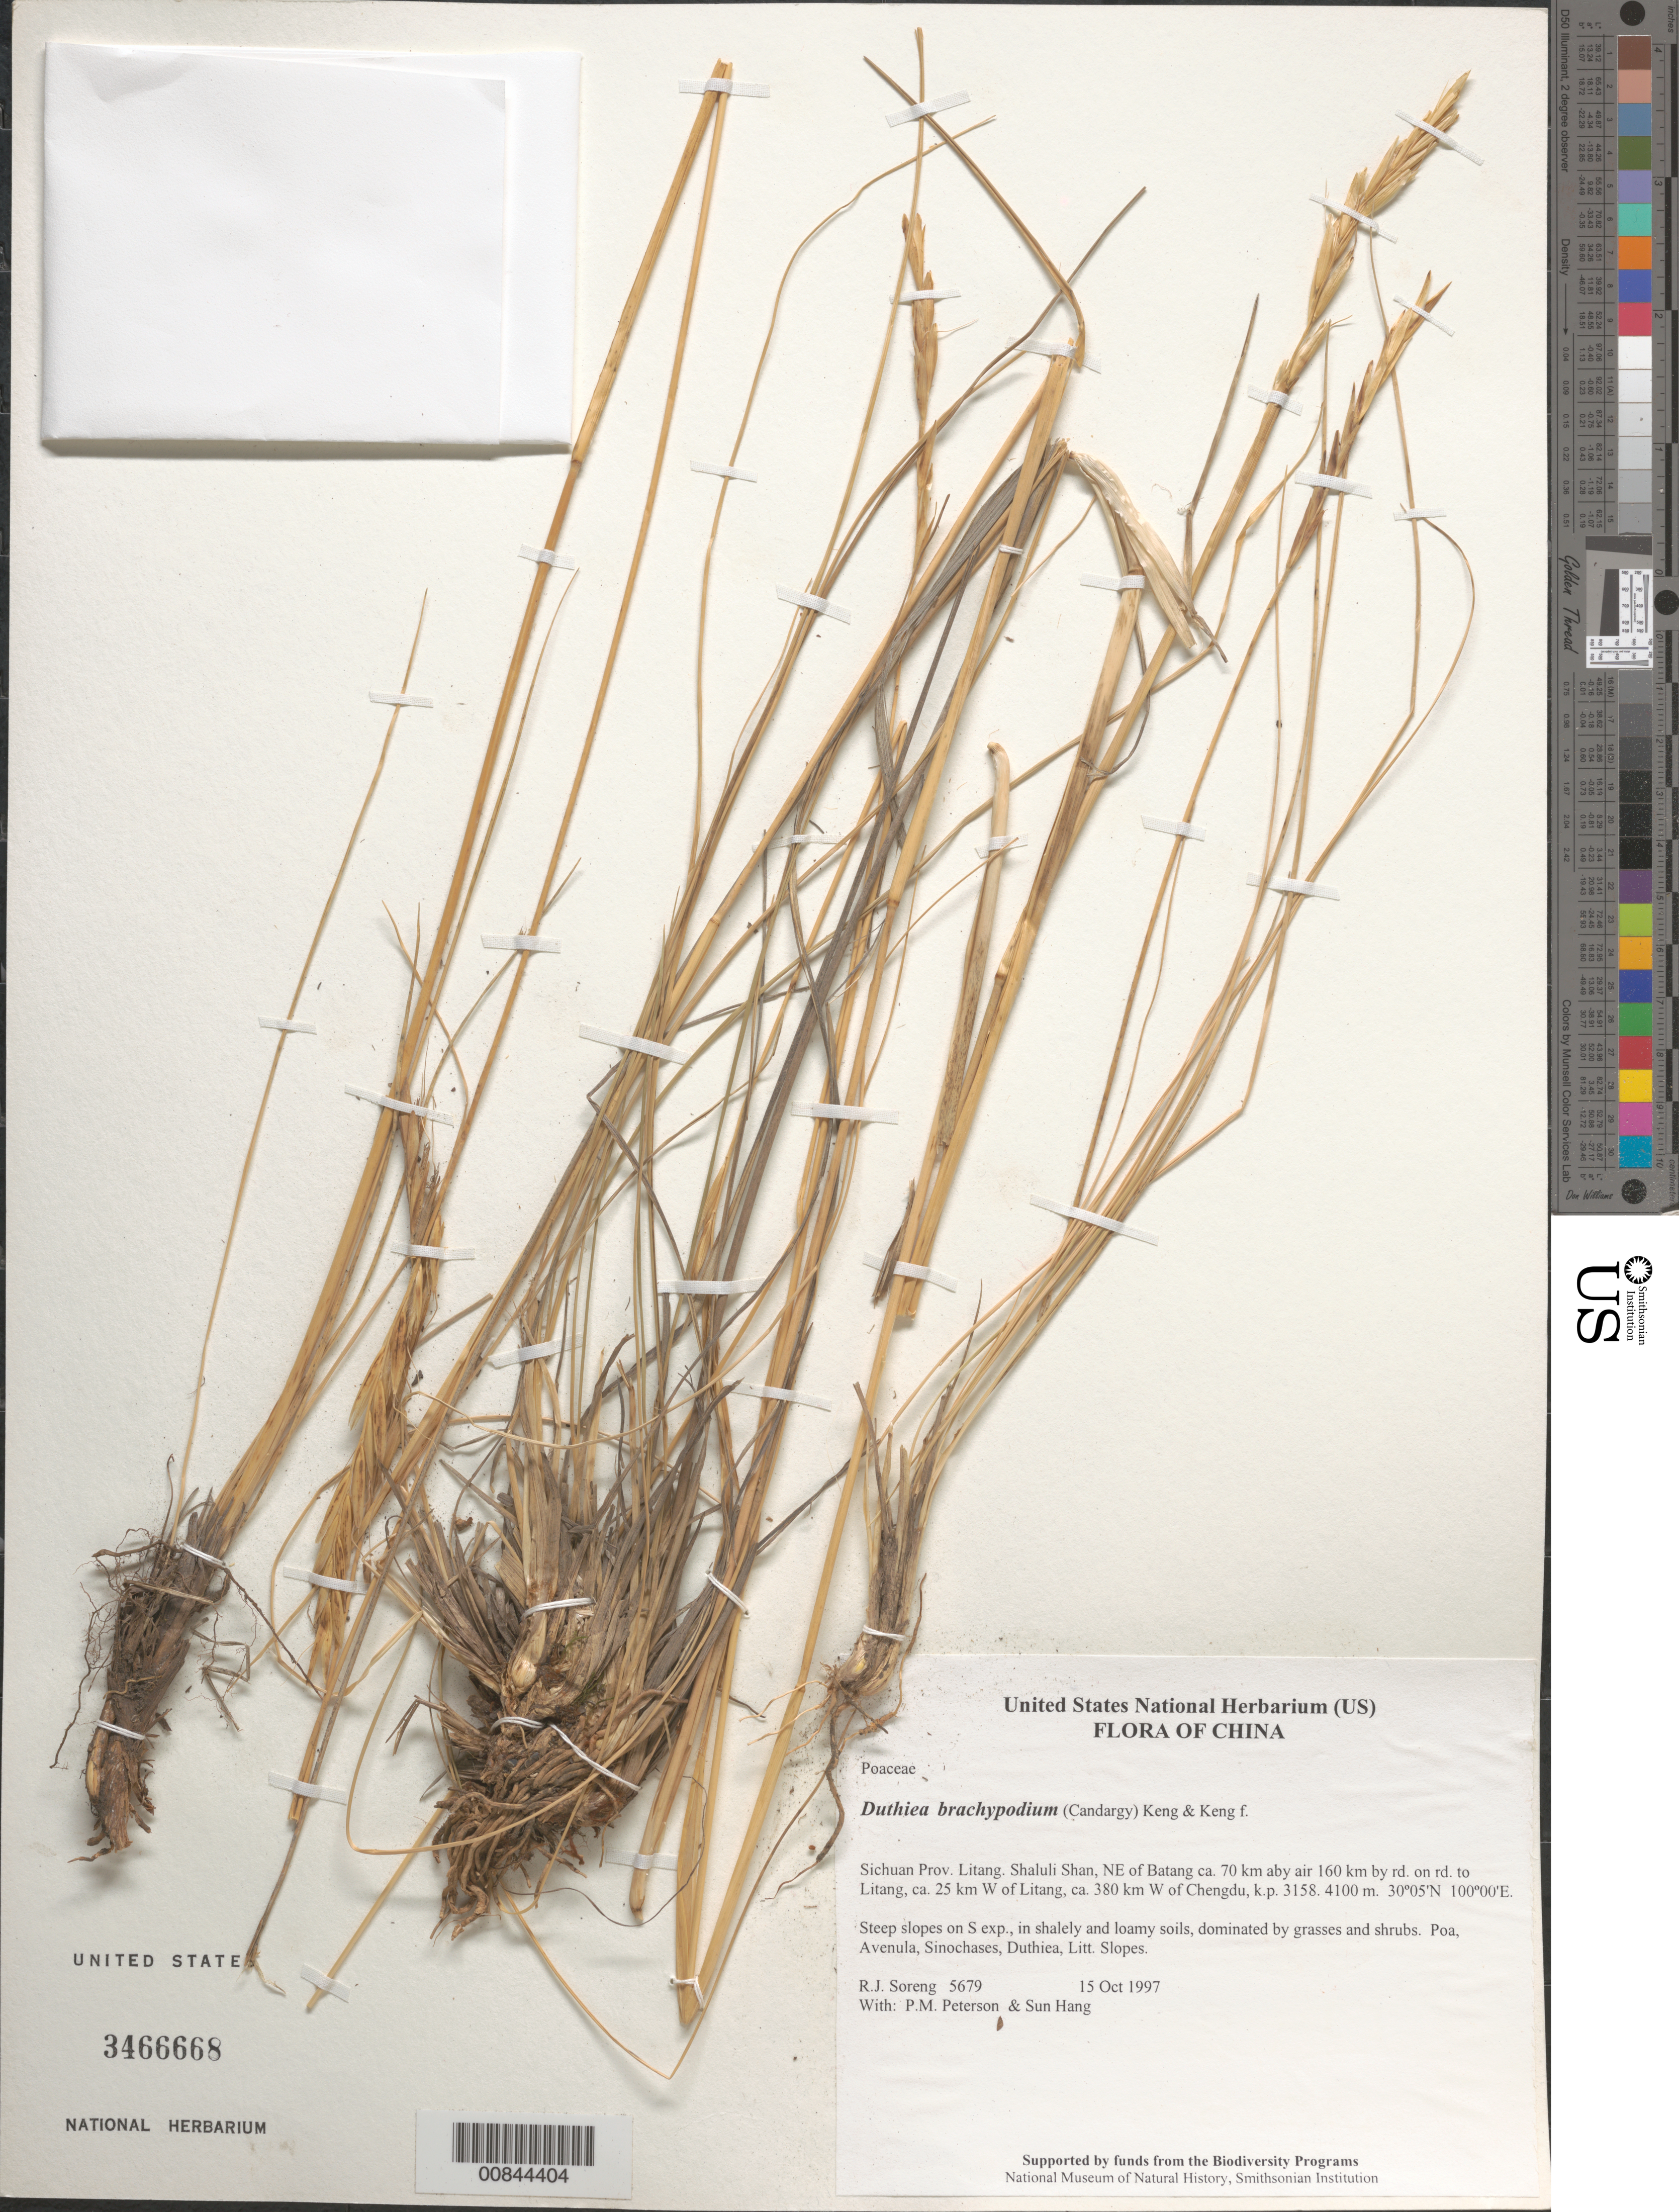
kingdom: Plantae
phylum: Tracheophyta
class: Liliopsida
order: Poales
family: Poaceae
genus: Duthiea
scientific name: Duthiea brachypodium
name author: (Candargy) Keng & Keng f.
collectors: R. J. Soreng, P. M. Peterson & Sun Hang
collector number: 5679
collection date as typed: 15 Oct 1997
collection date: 1997-10-15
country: China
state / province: Sichuan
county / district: Litang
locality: Shaluli Shan, NE of Batang ca. 70 km aby air 160 km by rd. on rd. to Litang, ca. 25 km W of Litang, ca. 380 km W of Chengdu, k.p. 3158.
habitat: Steep slopes on S exp., in shalely and loamy soils, dominated by grasses and shrubs. Poa, Avenula, Sinochases, Duthiea, Litt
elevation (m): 4100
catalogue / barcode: US 3466668